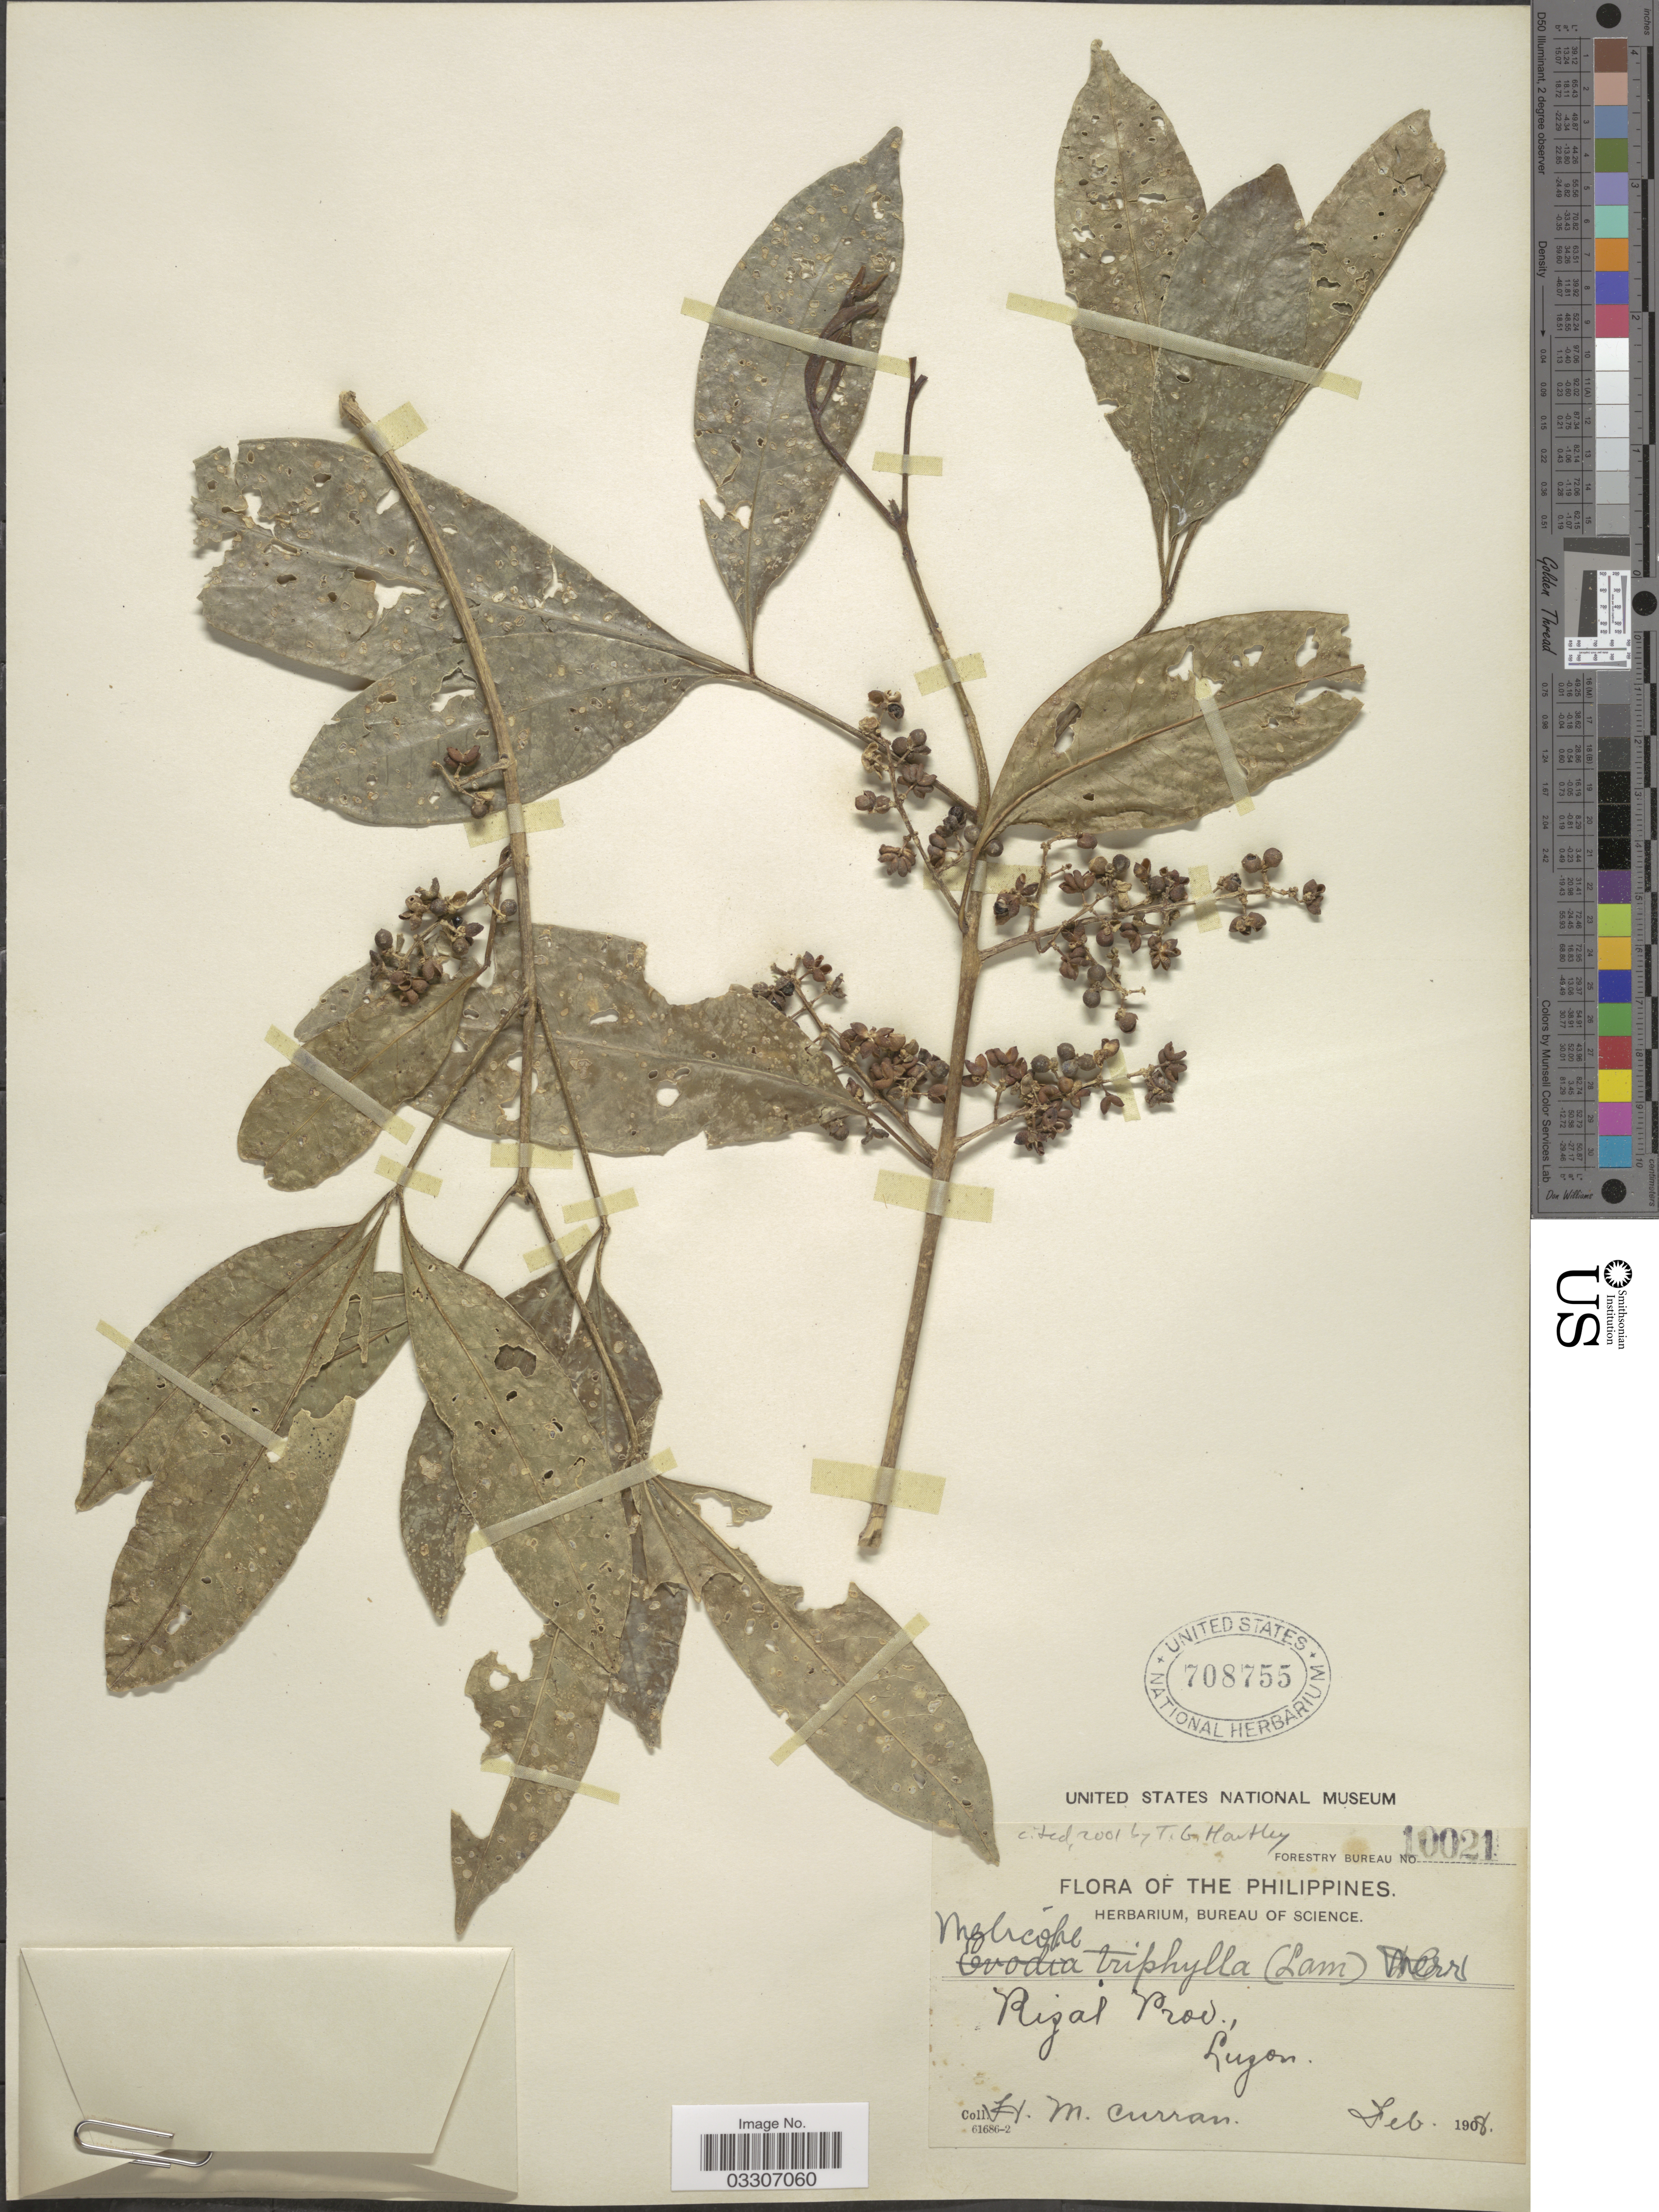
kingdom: Plantae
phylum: Tracheophyta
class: Magnoliopsida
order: Sapindales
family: Rutaceae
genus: Melicope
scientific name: Melicope triphylla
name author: (Lam.) Merr.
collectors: H. M. Curran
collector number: Forestry Bureau 10021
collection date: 1908-02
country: Philippines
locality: Rizal Prov., Luzon.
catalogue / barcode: US 708755